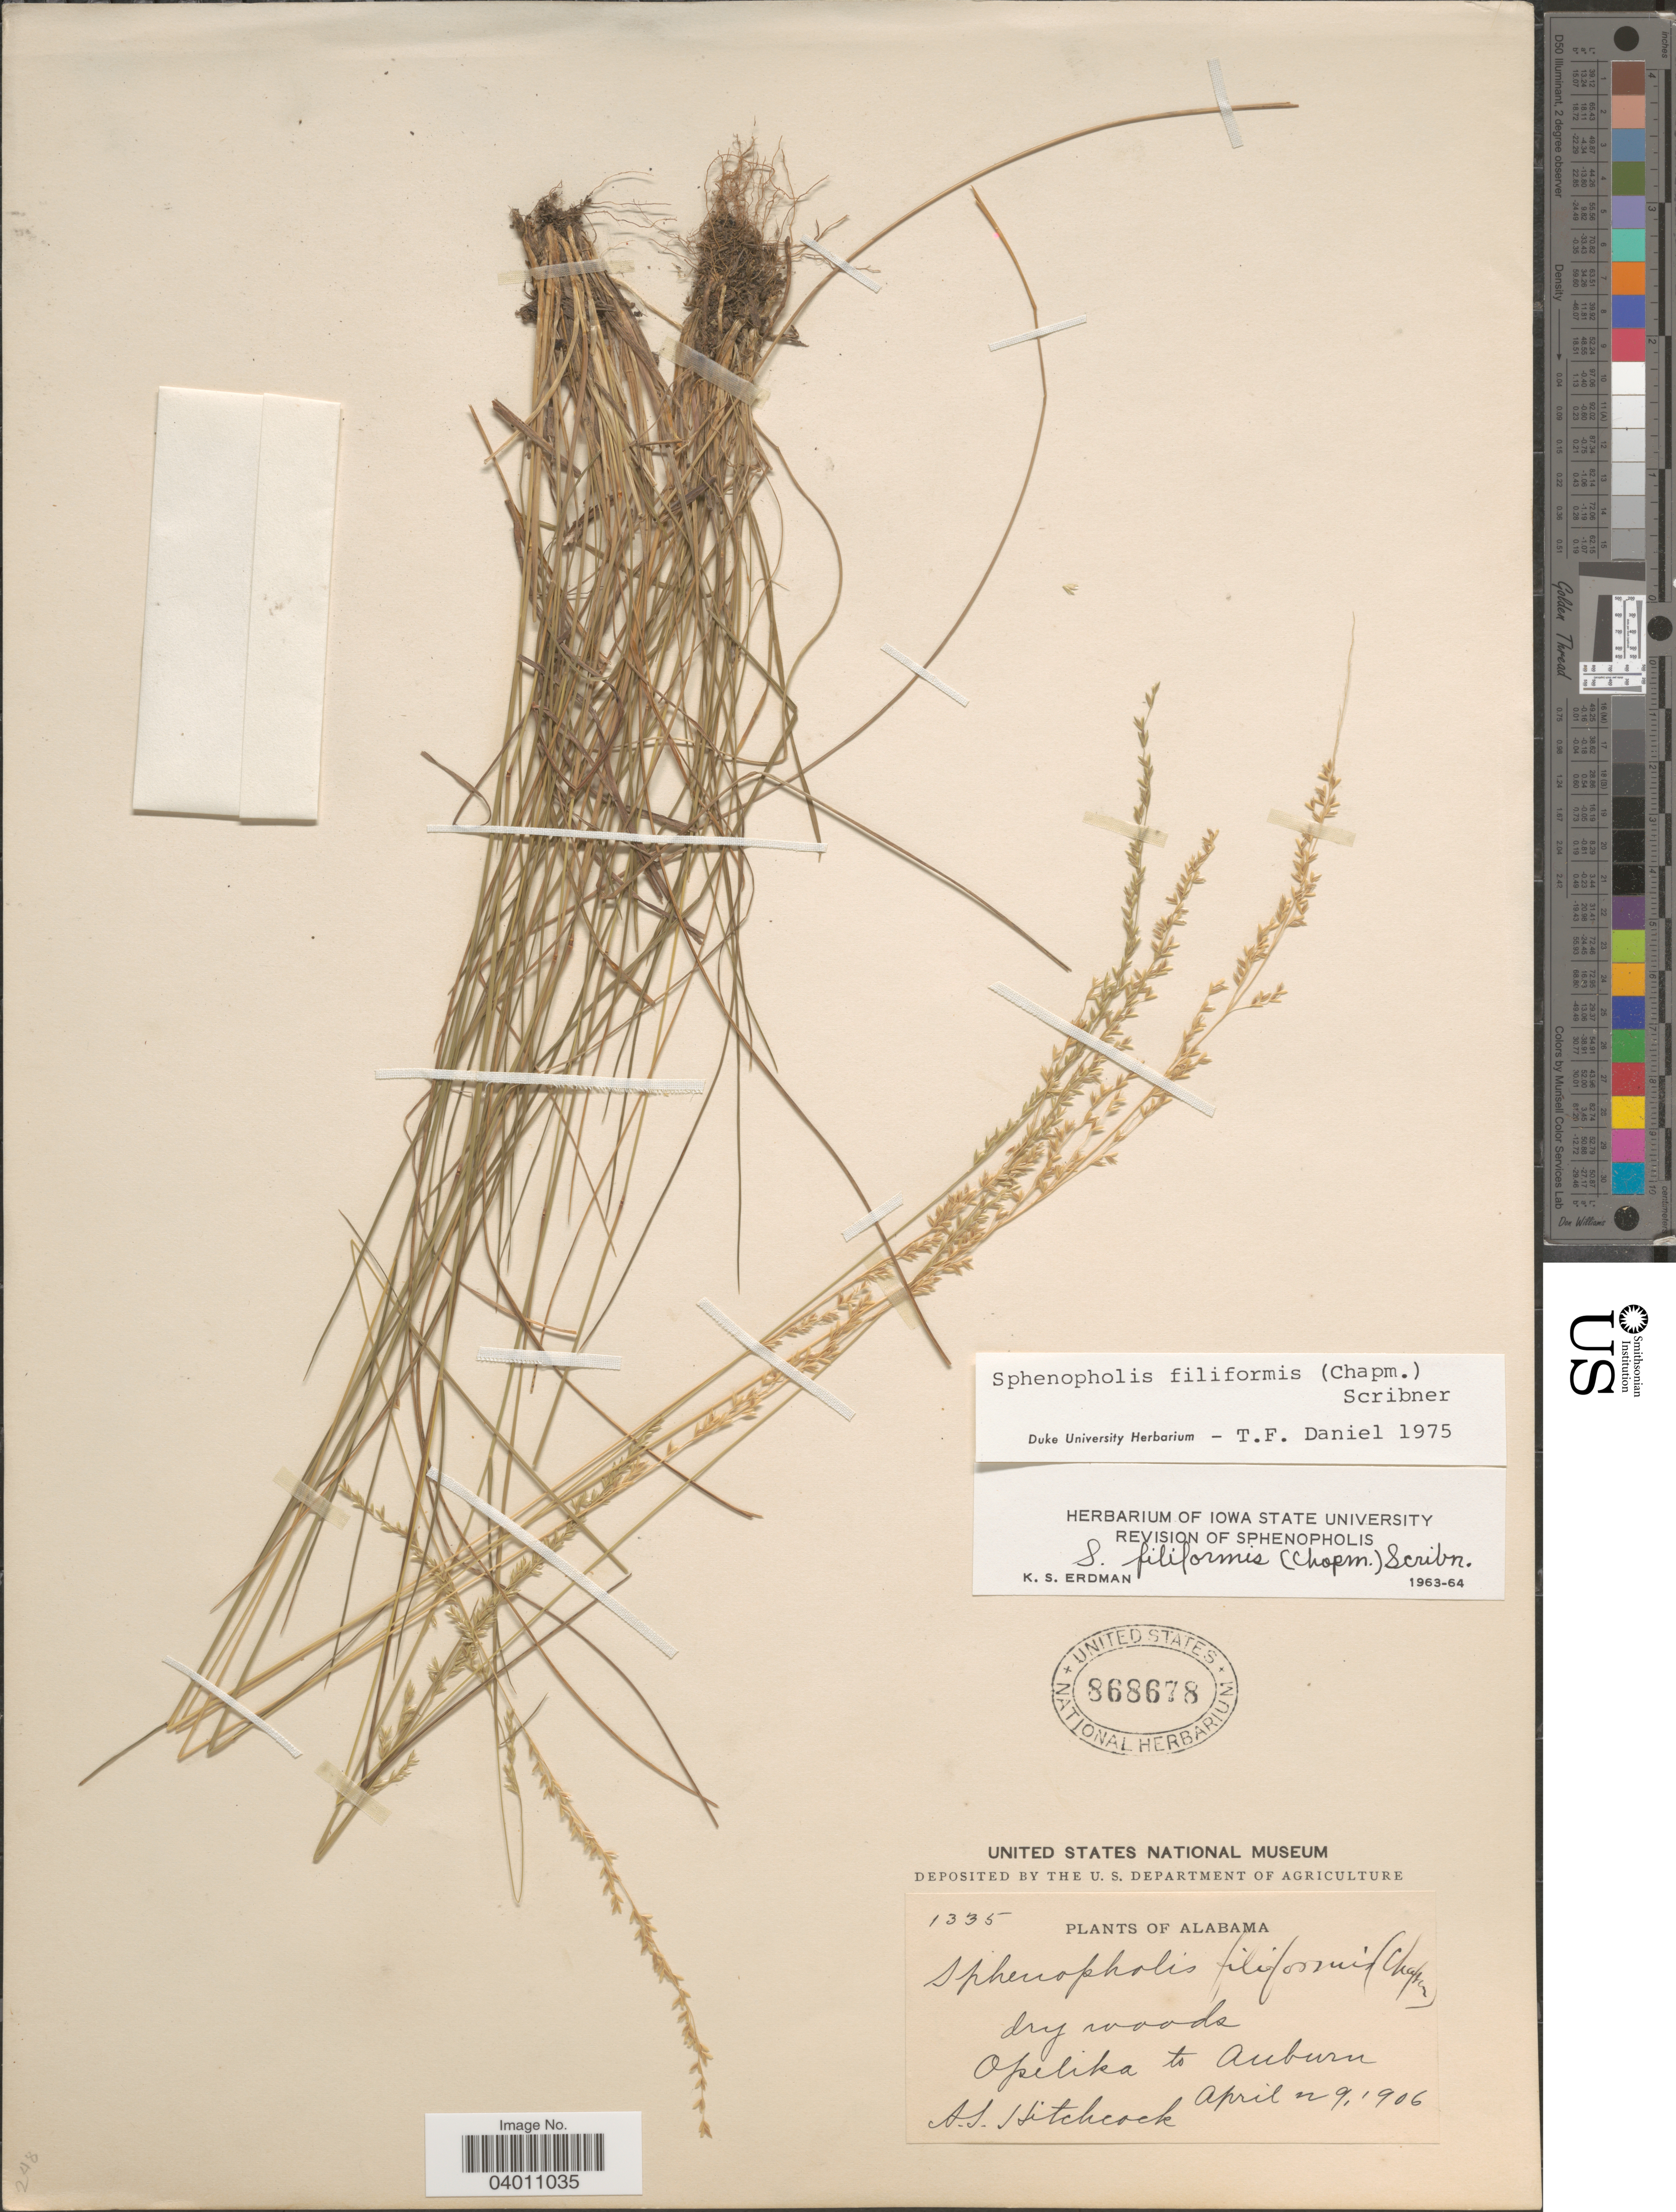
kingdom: Plantae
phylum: Tracheophyta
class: Liliopsida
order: Poales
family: Poaceae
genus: Sphenopholis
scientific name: Sphenopholis filiformis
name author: (Chapm.) Scribn.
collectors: A. S. Hitchcock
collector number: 1335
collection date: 1906-04-29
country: United States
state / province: Alabama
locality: Opelika to Auburn.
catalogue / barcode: US 868678